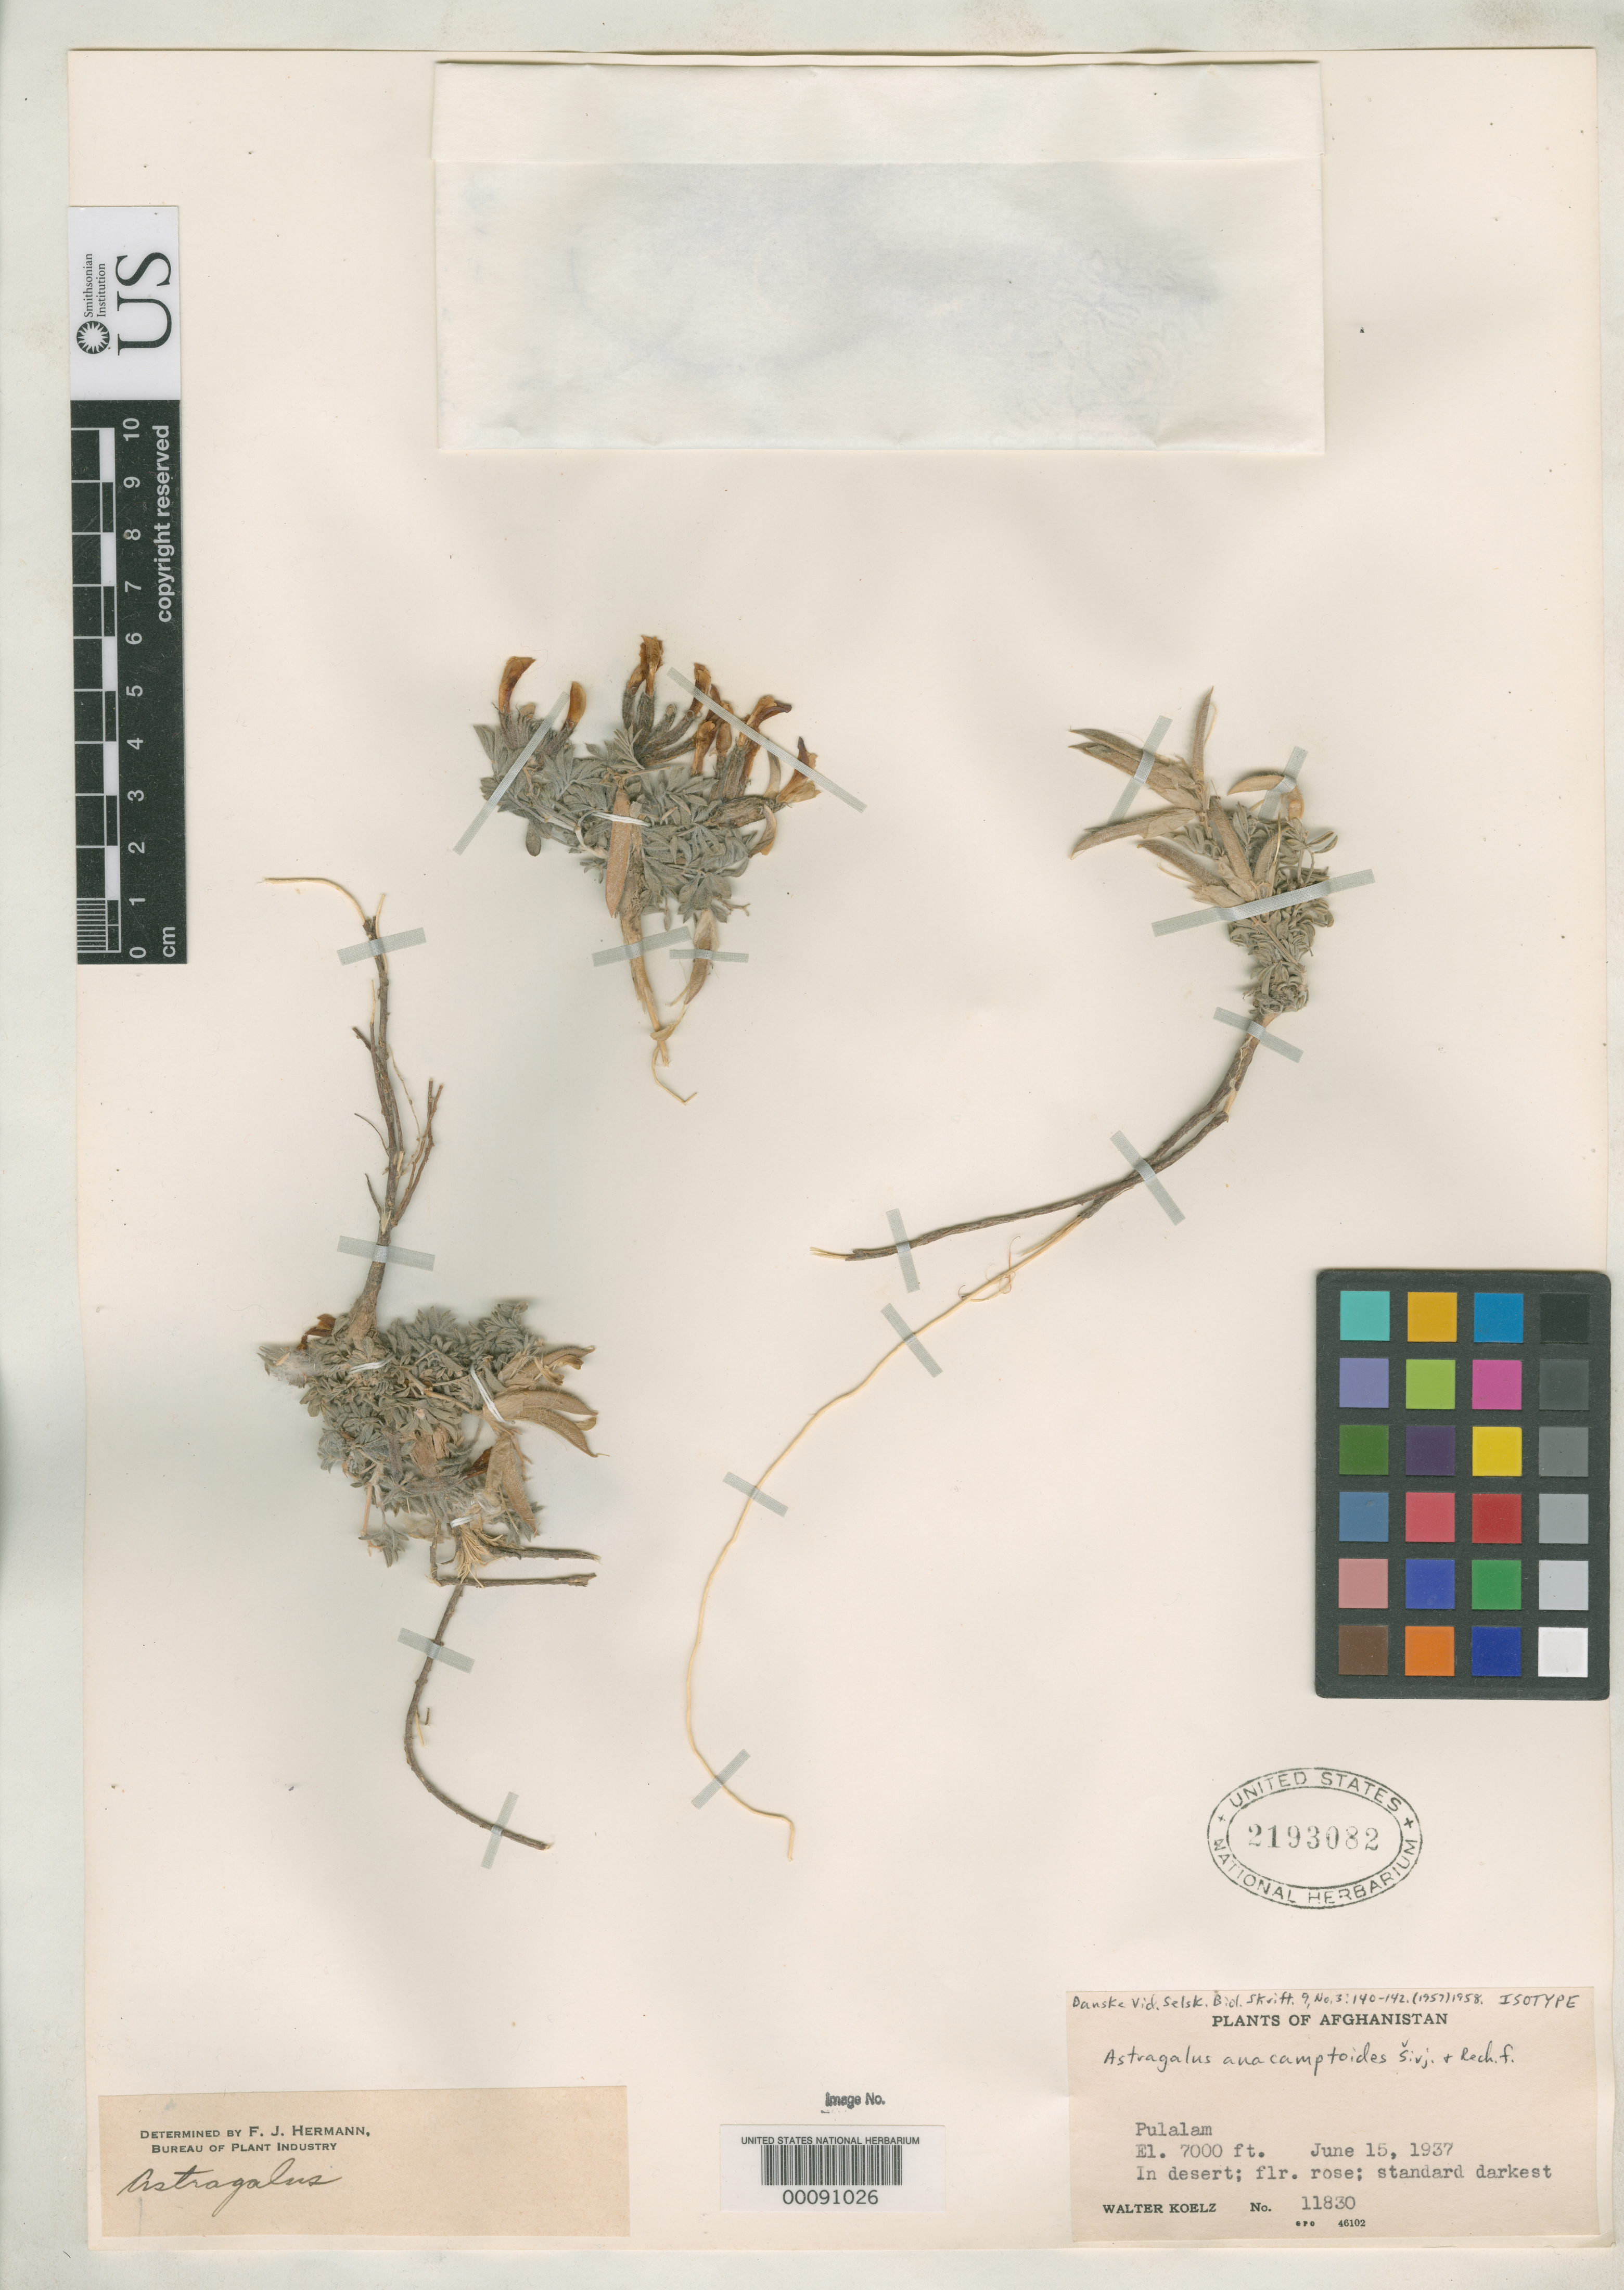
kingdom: Plantae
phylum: Tracheophyta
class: Magnoliopsida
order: Fabales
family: Fabaceae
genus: Astragalus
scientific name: Astragalus anacamptoides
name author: Širj. & Rech. f.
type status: Isotype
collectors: W. N. Koelz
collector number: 11830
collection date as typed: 15 Jun 1937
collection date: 1937-06-15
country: Afghanistan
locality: Pulalam.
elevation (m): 2134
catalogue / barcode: US 2193082